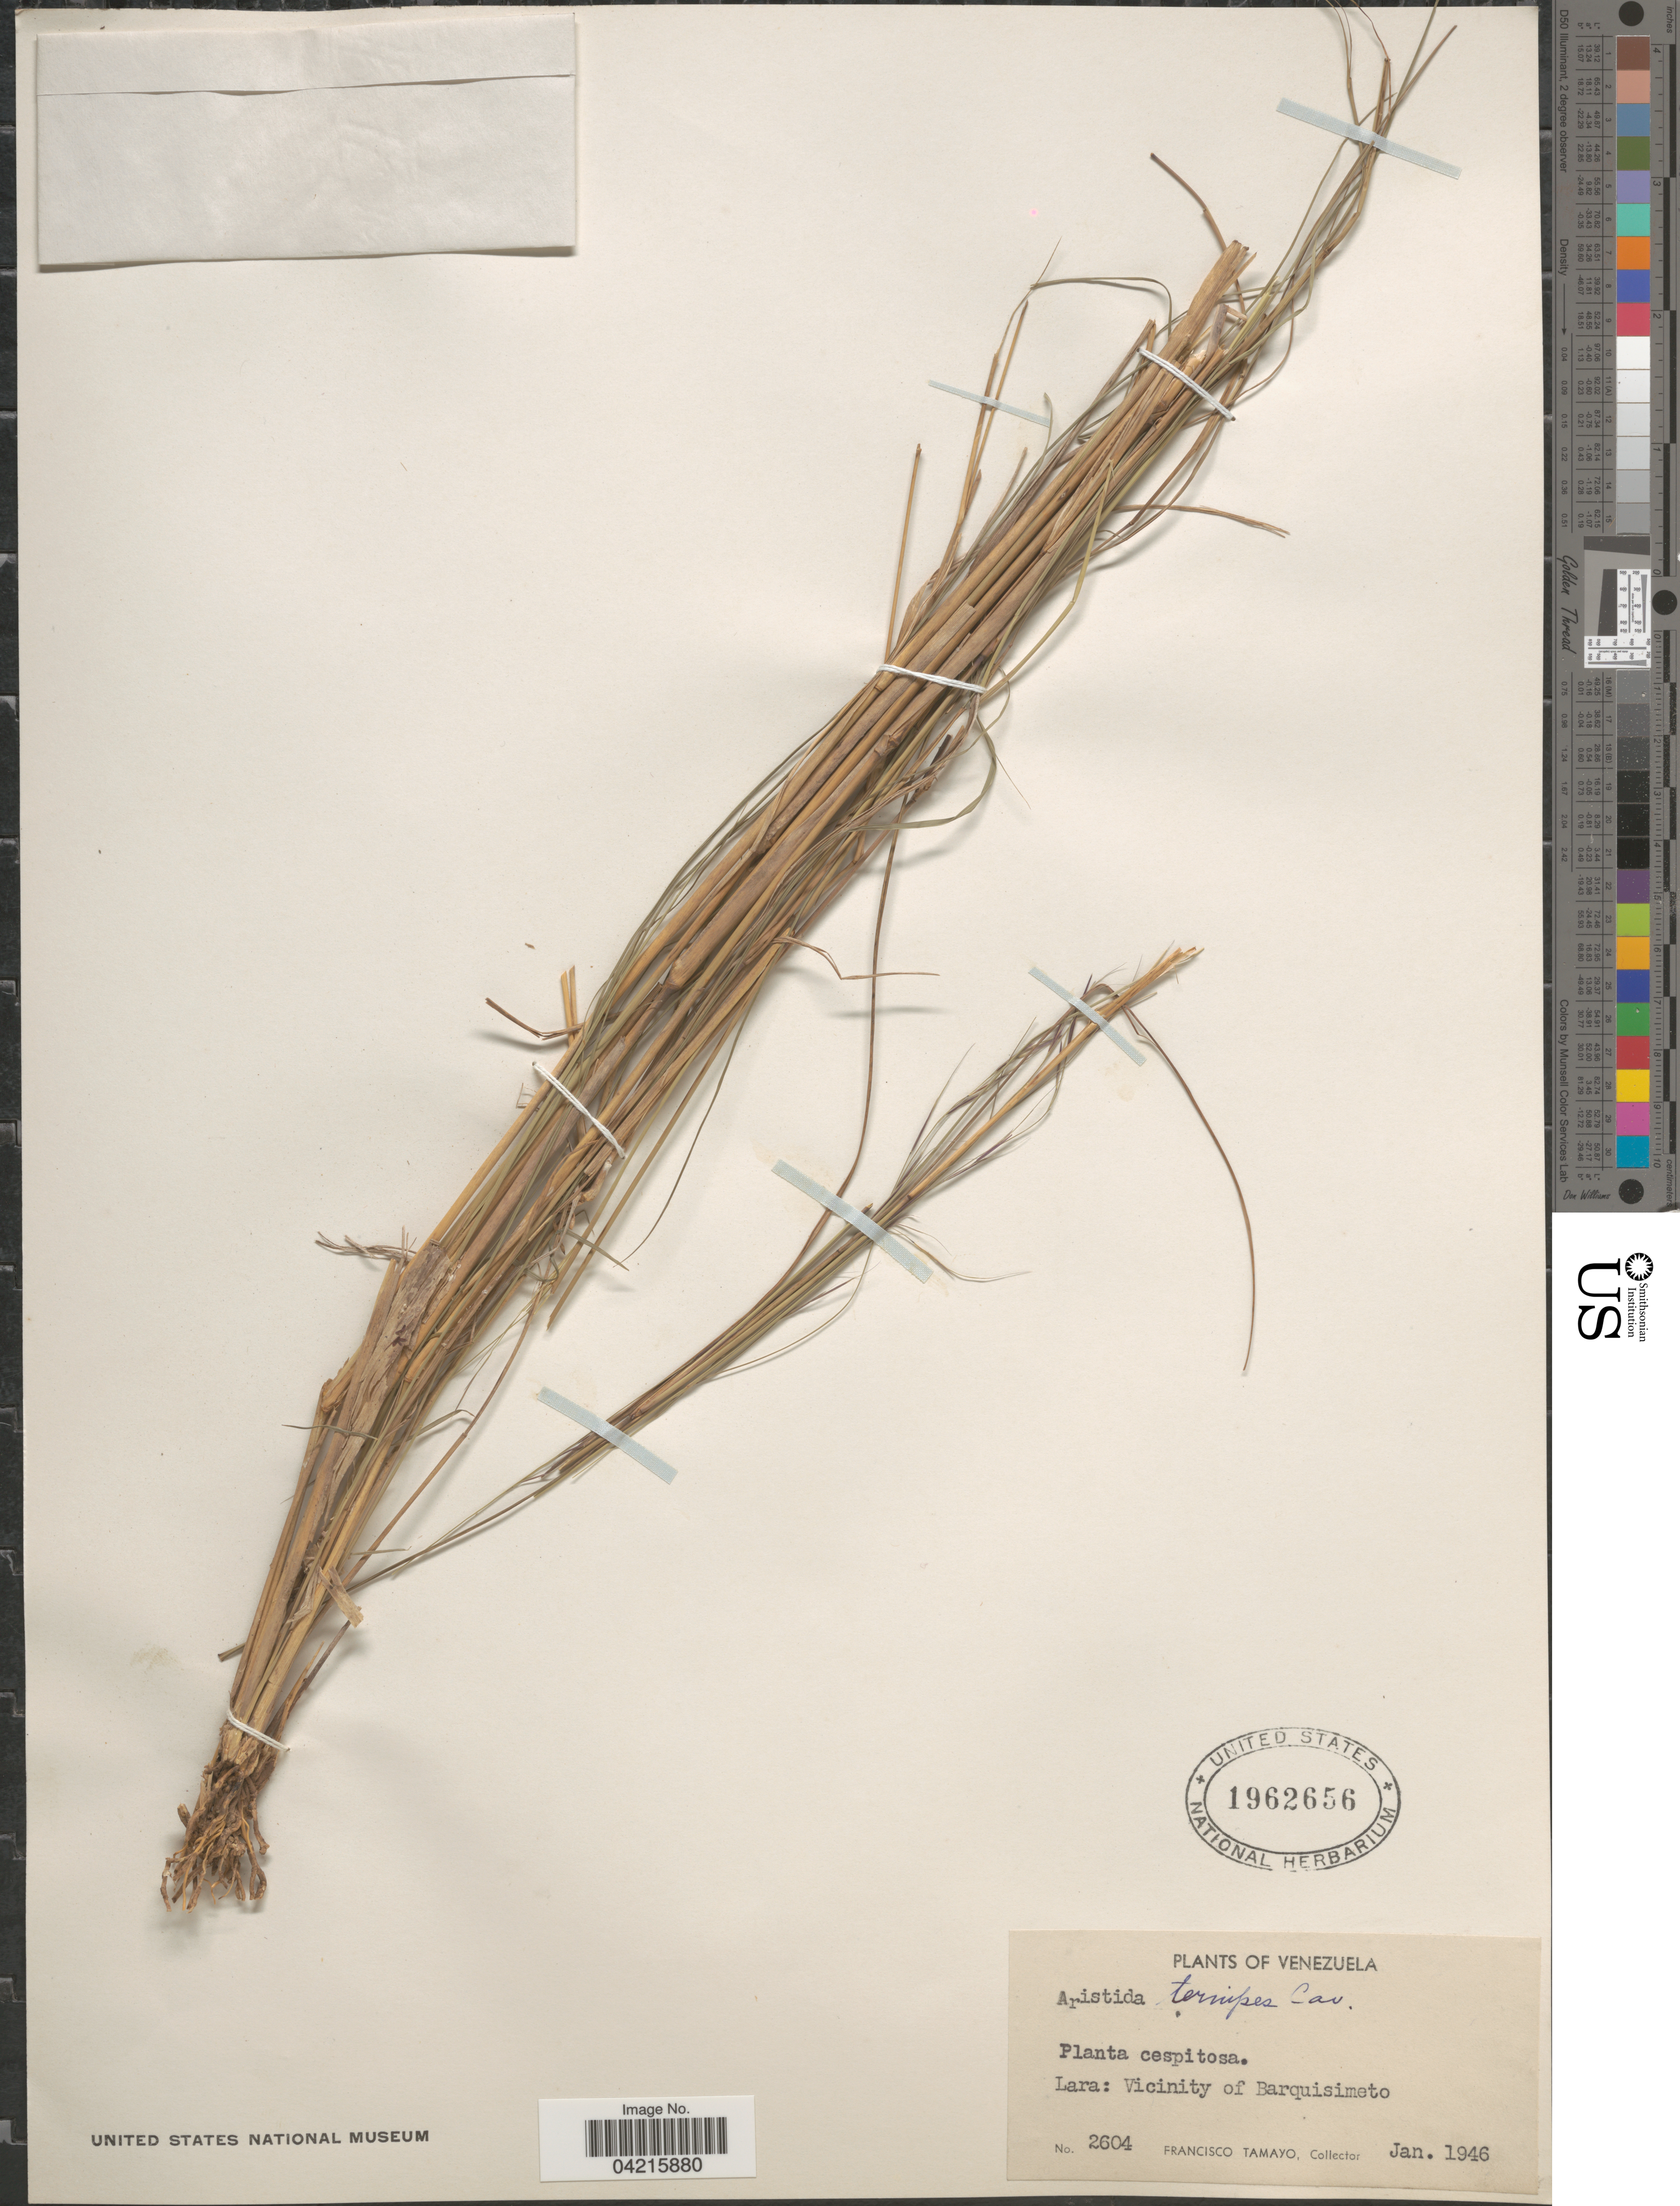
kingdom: Plantae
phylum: Tracheophyta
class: Liliopsida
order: Poales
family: Poaceae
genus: Aristida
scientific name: Aristida ternipes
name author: Cav.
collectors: F. Tamayo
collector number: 2604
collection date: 1946-01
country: Venezuela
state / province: Lara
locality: Vicinity of Barquisimeto.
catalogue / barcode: US 1962656